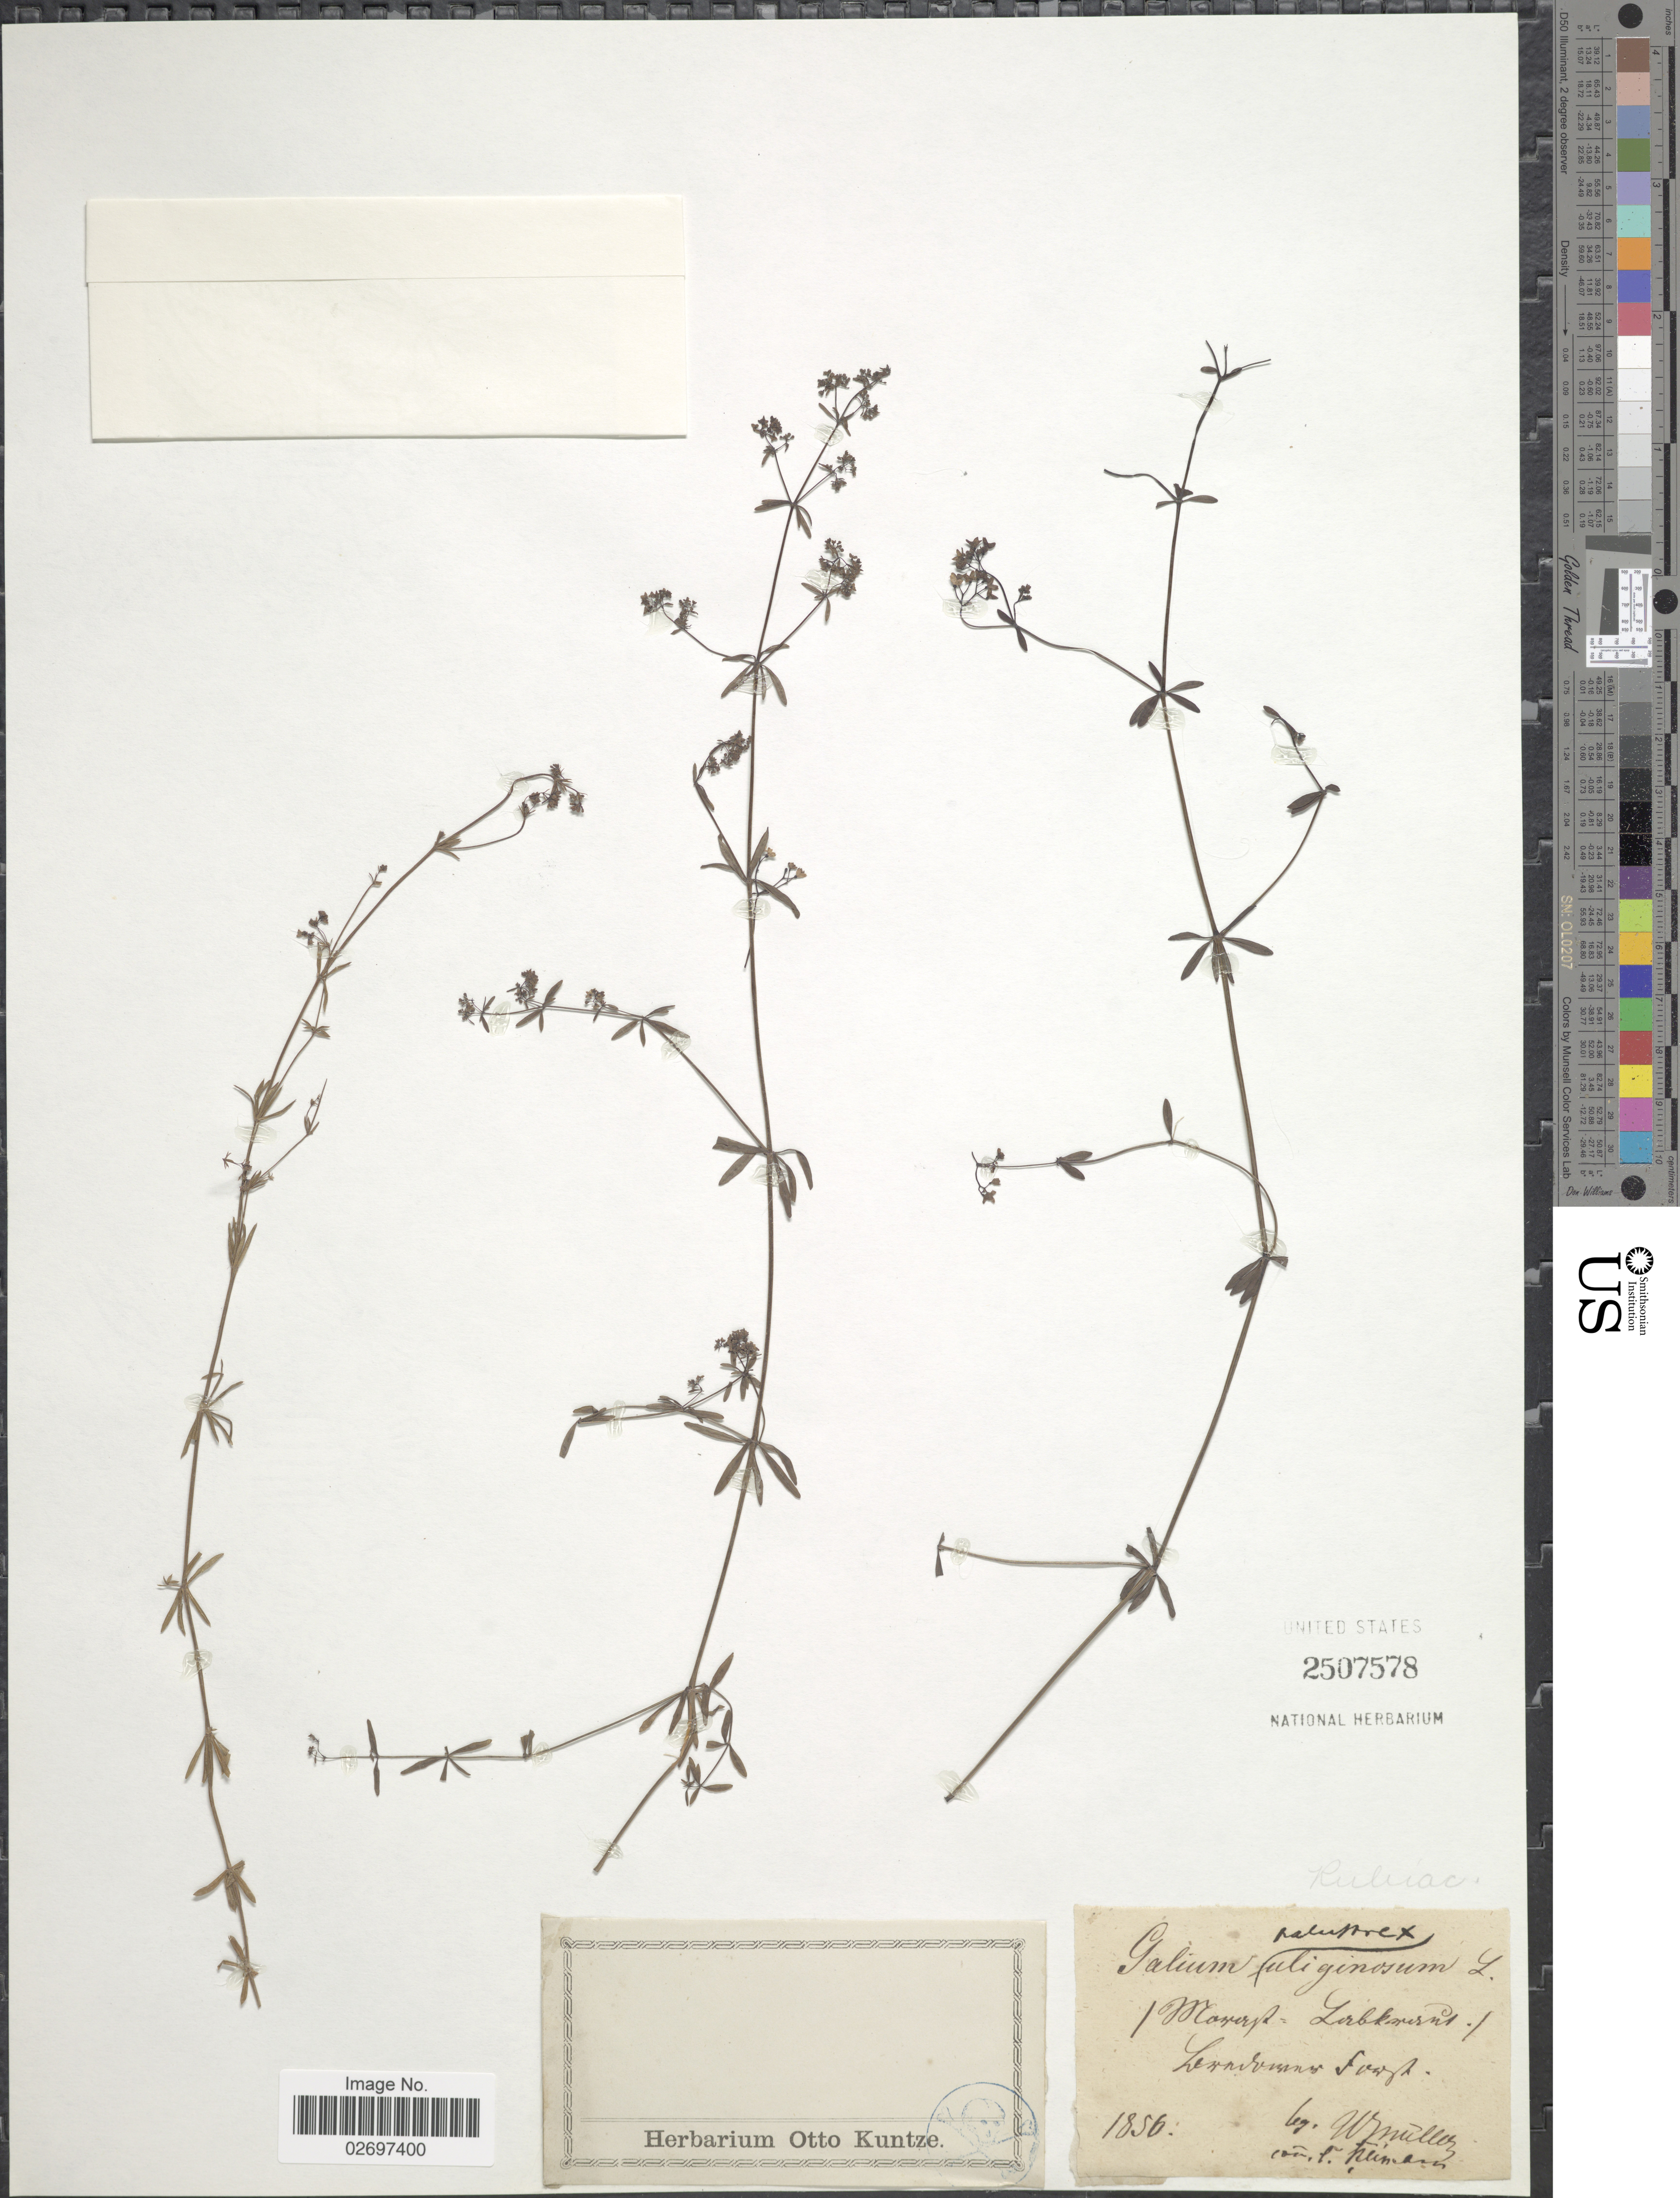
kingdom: Plantae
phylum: Tracheophyta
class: Magnoliopsida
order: Gentianales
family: Rubiaceae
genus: Galium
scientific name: Galium palustre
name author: L.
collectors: W. Muller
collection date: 1856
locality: Lerbvissiibs Fiwkyl [interpreted]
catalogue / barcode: US 2507578